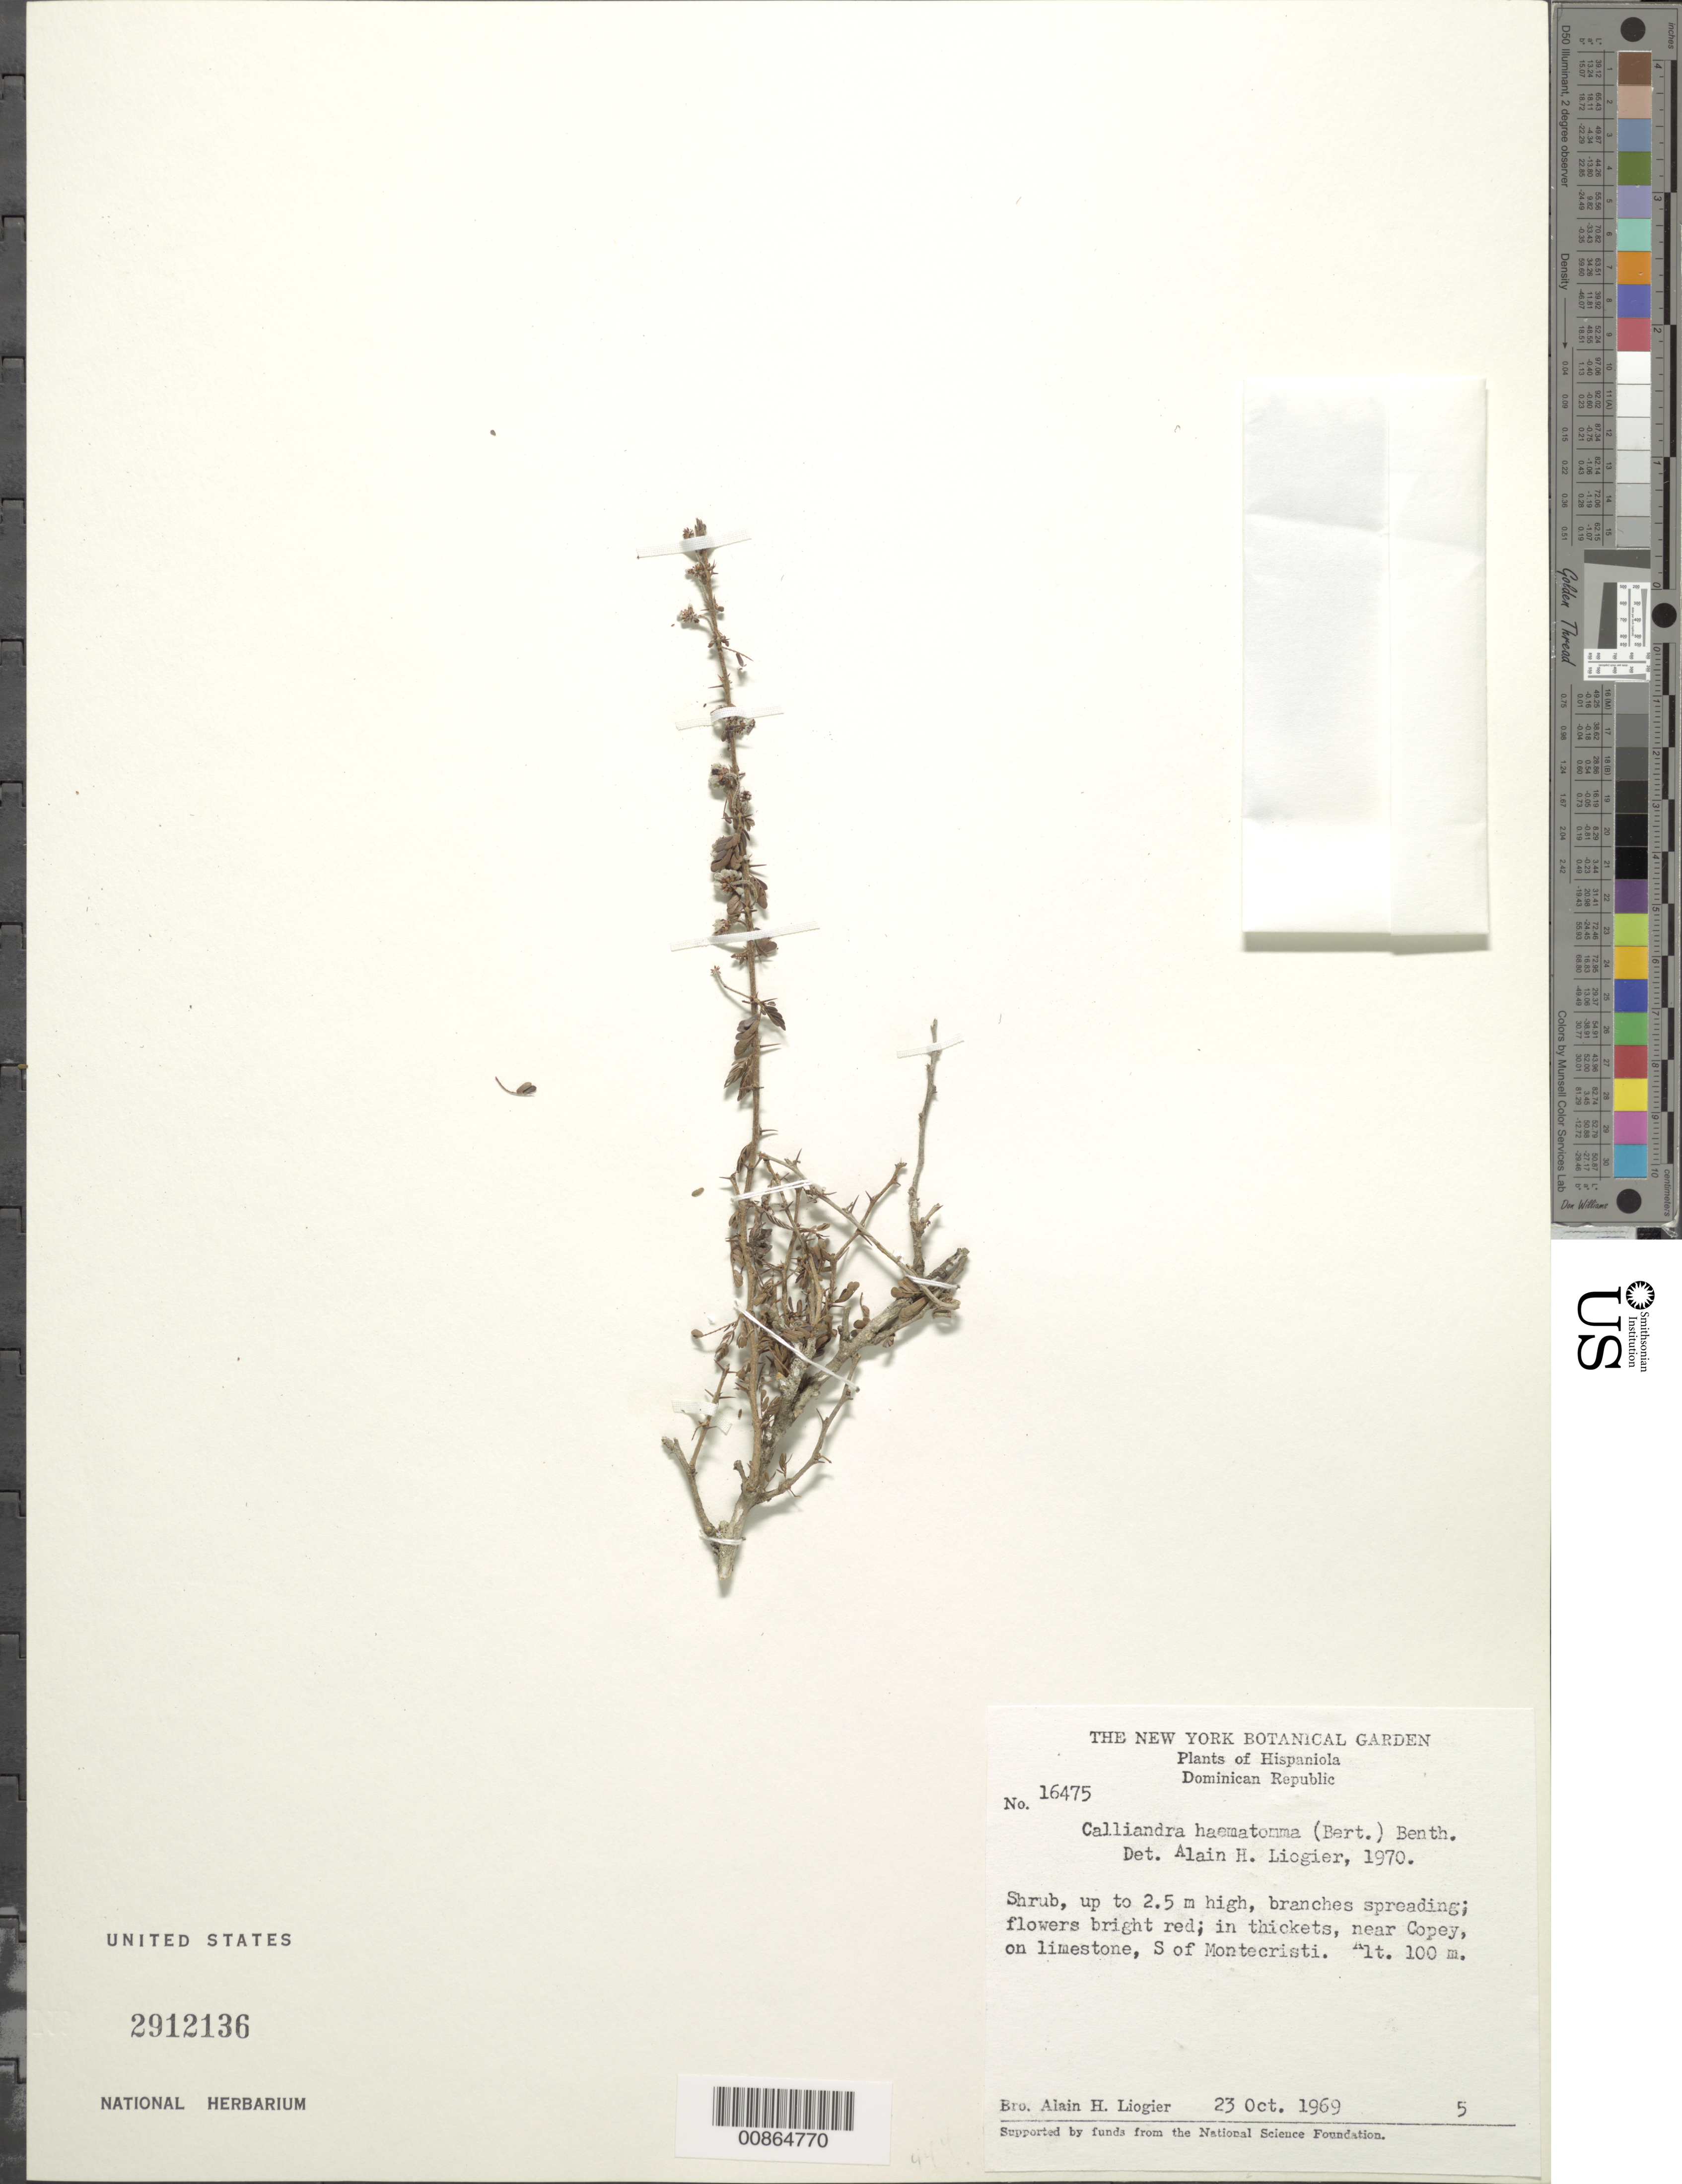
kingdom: Plantae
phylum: Tracheophyta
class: Magnoliopsida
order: Fabales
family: Fabaceae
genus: Calliandra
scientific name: Calliandra haematostoma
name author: (DC.) Urb.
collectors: A. H. Liogier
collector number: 16475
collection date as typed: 23 Oct 1969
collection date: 1969-10-23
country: Dominican Republic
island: Hispaniola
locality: Near Copey, S of Montecristi.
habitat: In thickets, on limestone.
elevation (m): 100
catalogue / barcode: US 2912136